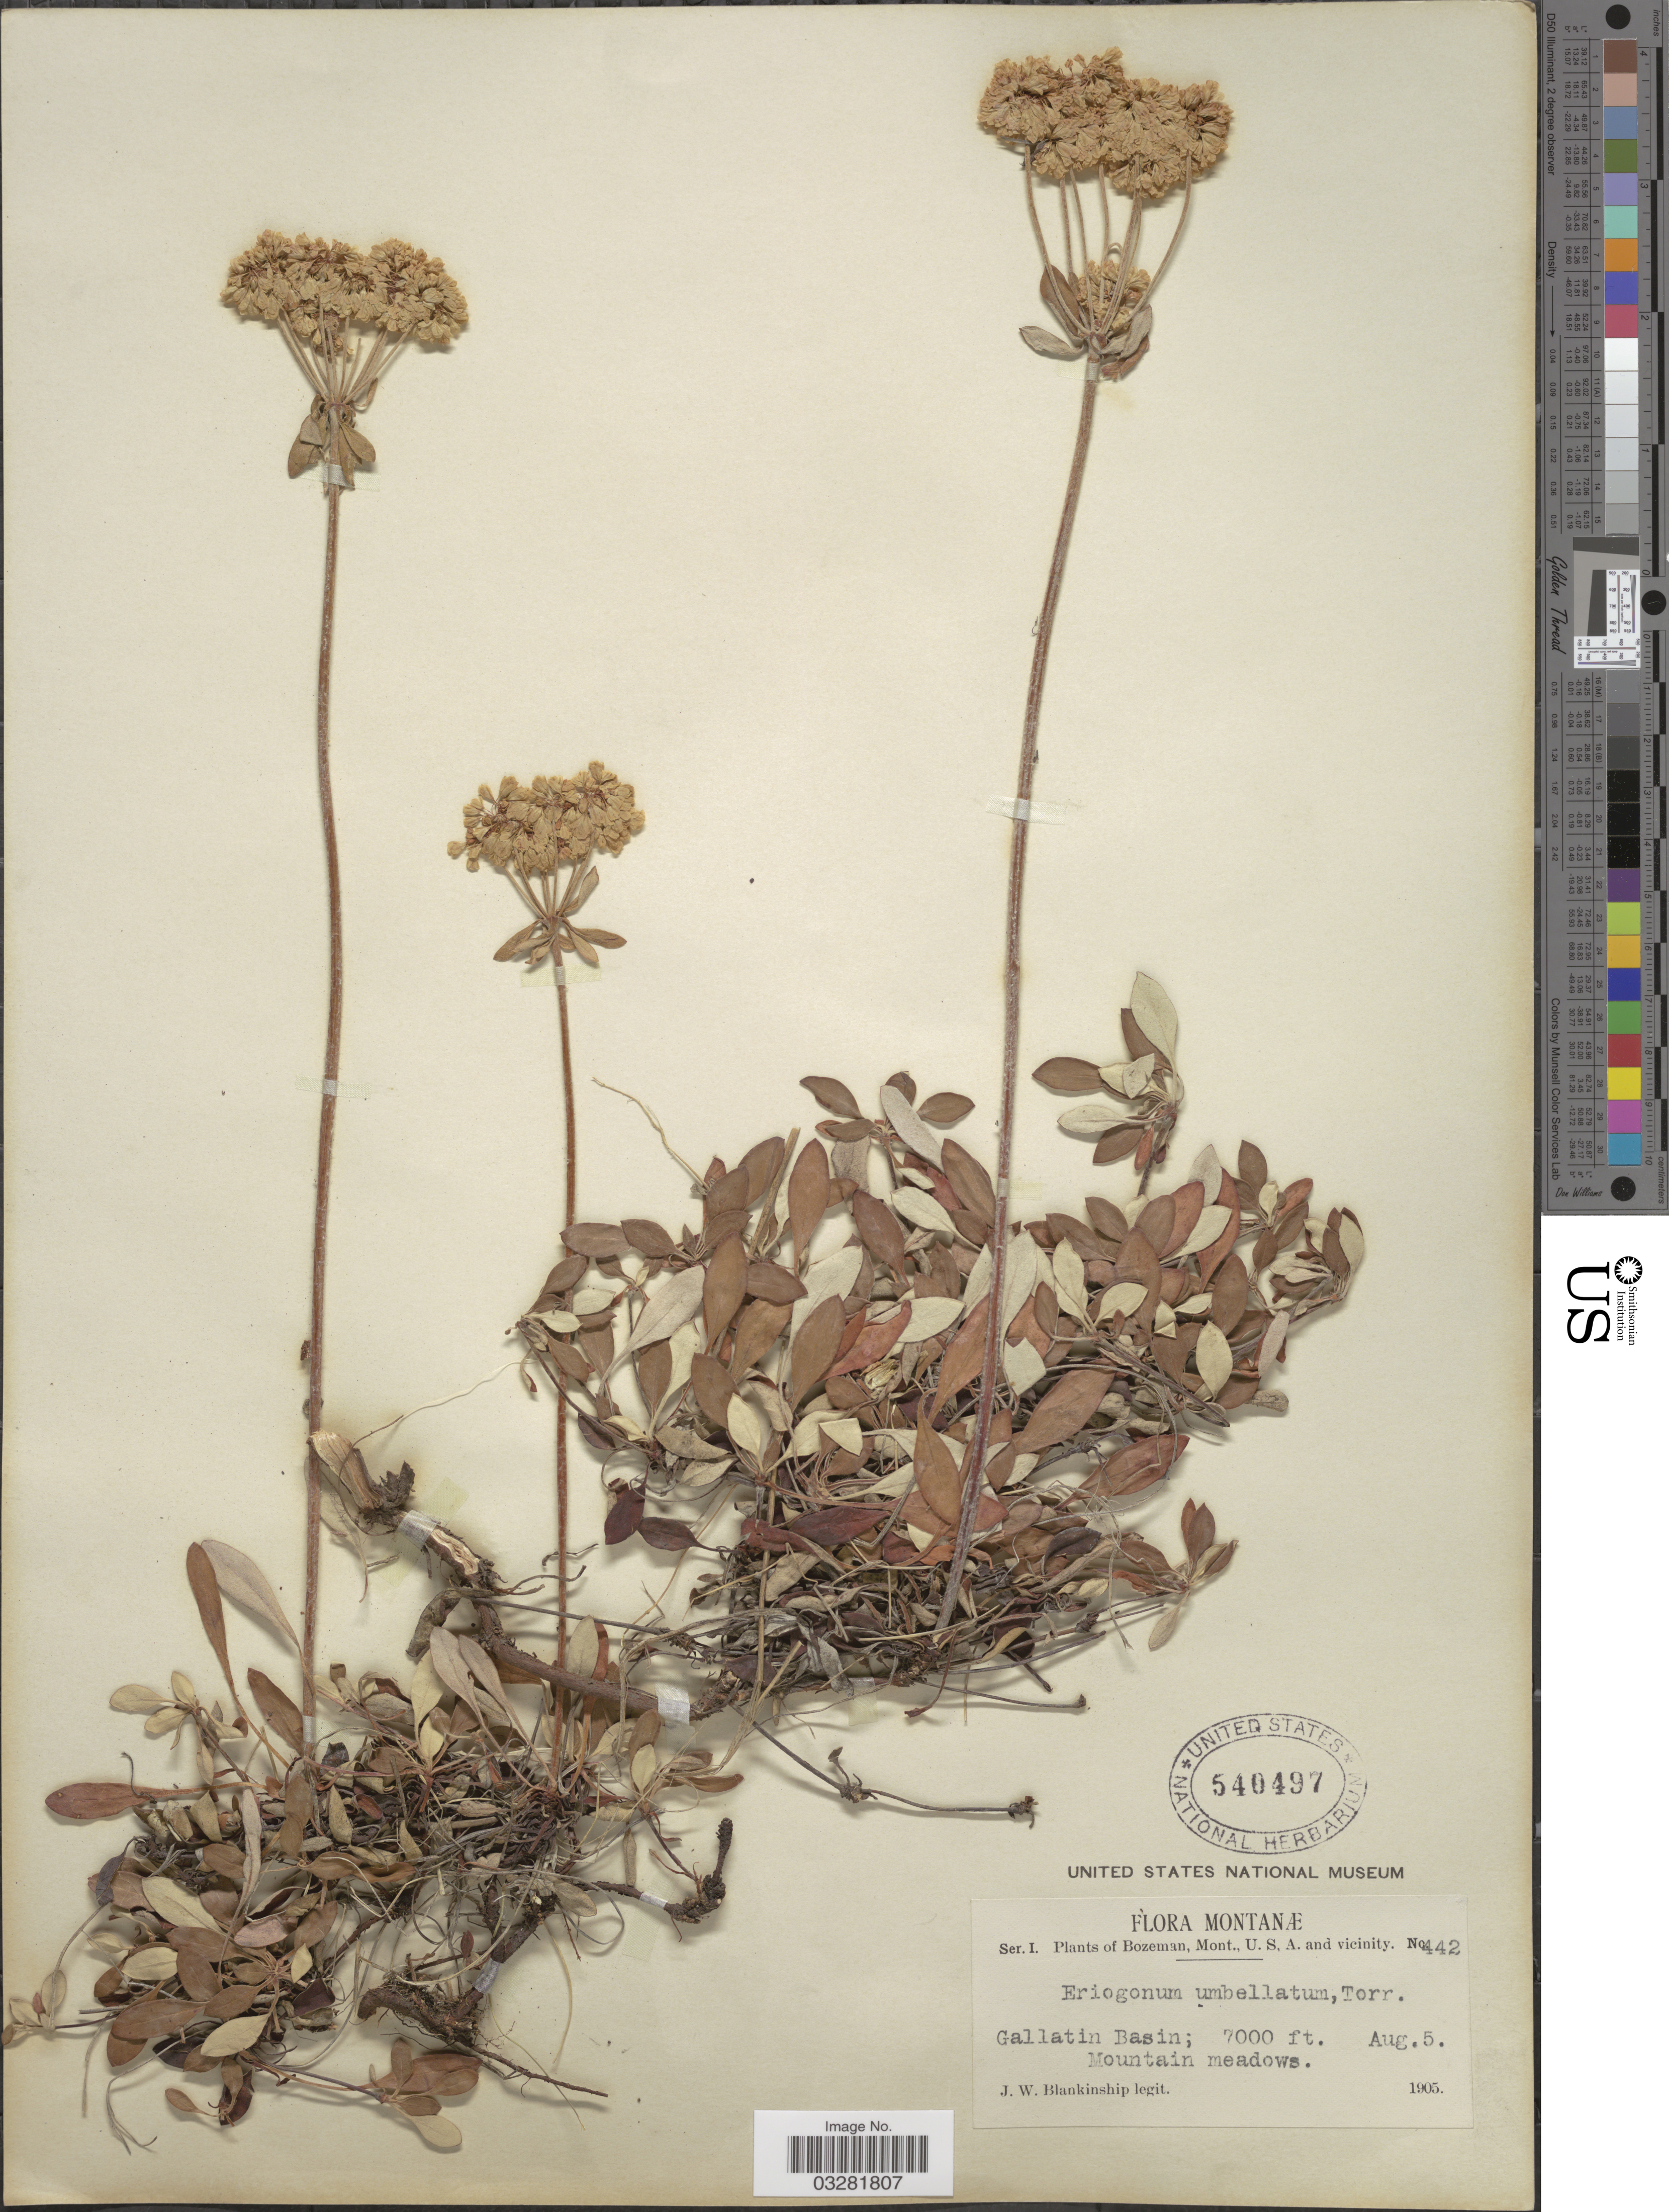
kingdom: Plantae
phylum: Tracheophyta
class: Magnoliopsida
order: Caryophyllales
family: Polygonaceae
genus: Eriogonum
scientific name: Eriogonum umbellatum var. subalpinum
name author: M.E. Jones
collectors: J. W. Blankinship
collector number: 442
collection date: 1905-08-05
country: United States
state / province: Montana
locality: Mont., U.S.A. and vicinity. Gallatin Basin; Mountain meadows.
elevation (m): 2134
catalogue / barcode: US 540497